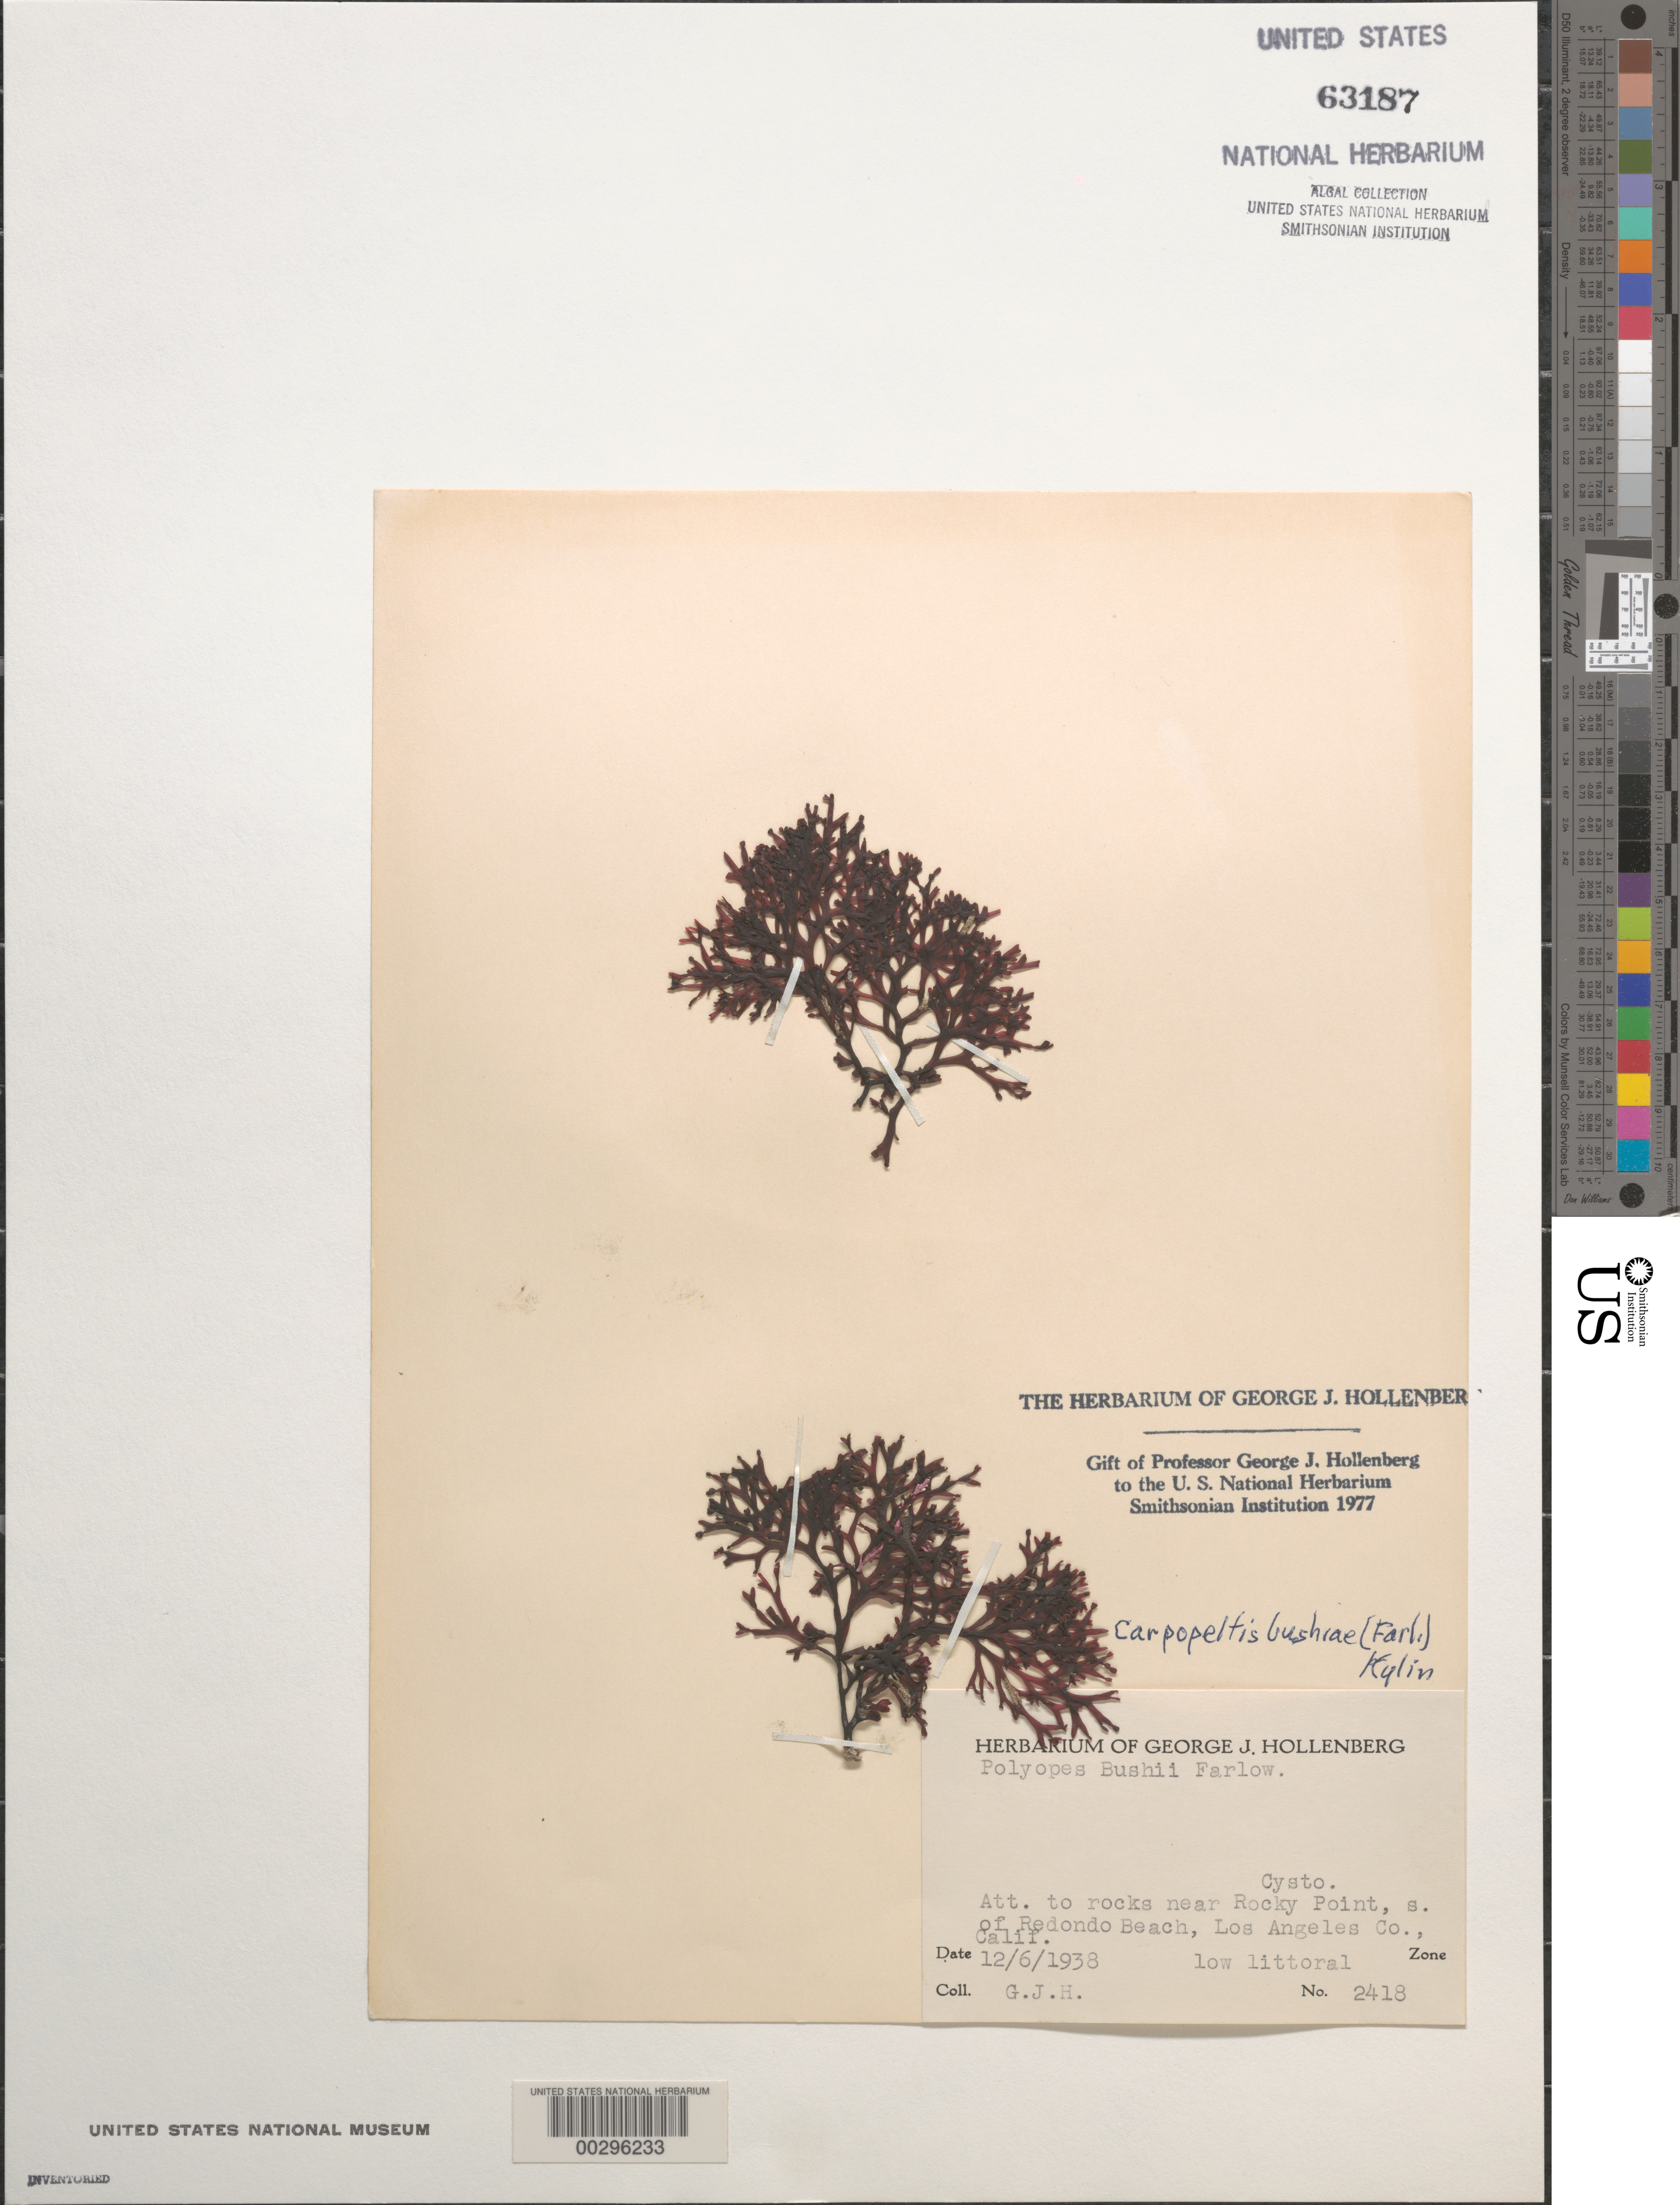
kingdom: Plantae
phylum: Rhodophyta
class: Florideophyceae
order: Halymeniales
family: Halymeniaceae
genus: Carpopeltis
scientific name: Carpopeltis bushiae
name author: (Farl.) Kylin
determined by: Hollenberg, George J.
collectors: G. Hollenberg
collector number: GJH 2418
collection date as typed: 06 Dec 1938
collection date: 1938-12-06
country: United States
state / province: California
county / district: Los Angeles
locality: Near Rocky Point, south of Redondo Beach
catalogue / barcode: US 63187